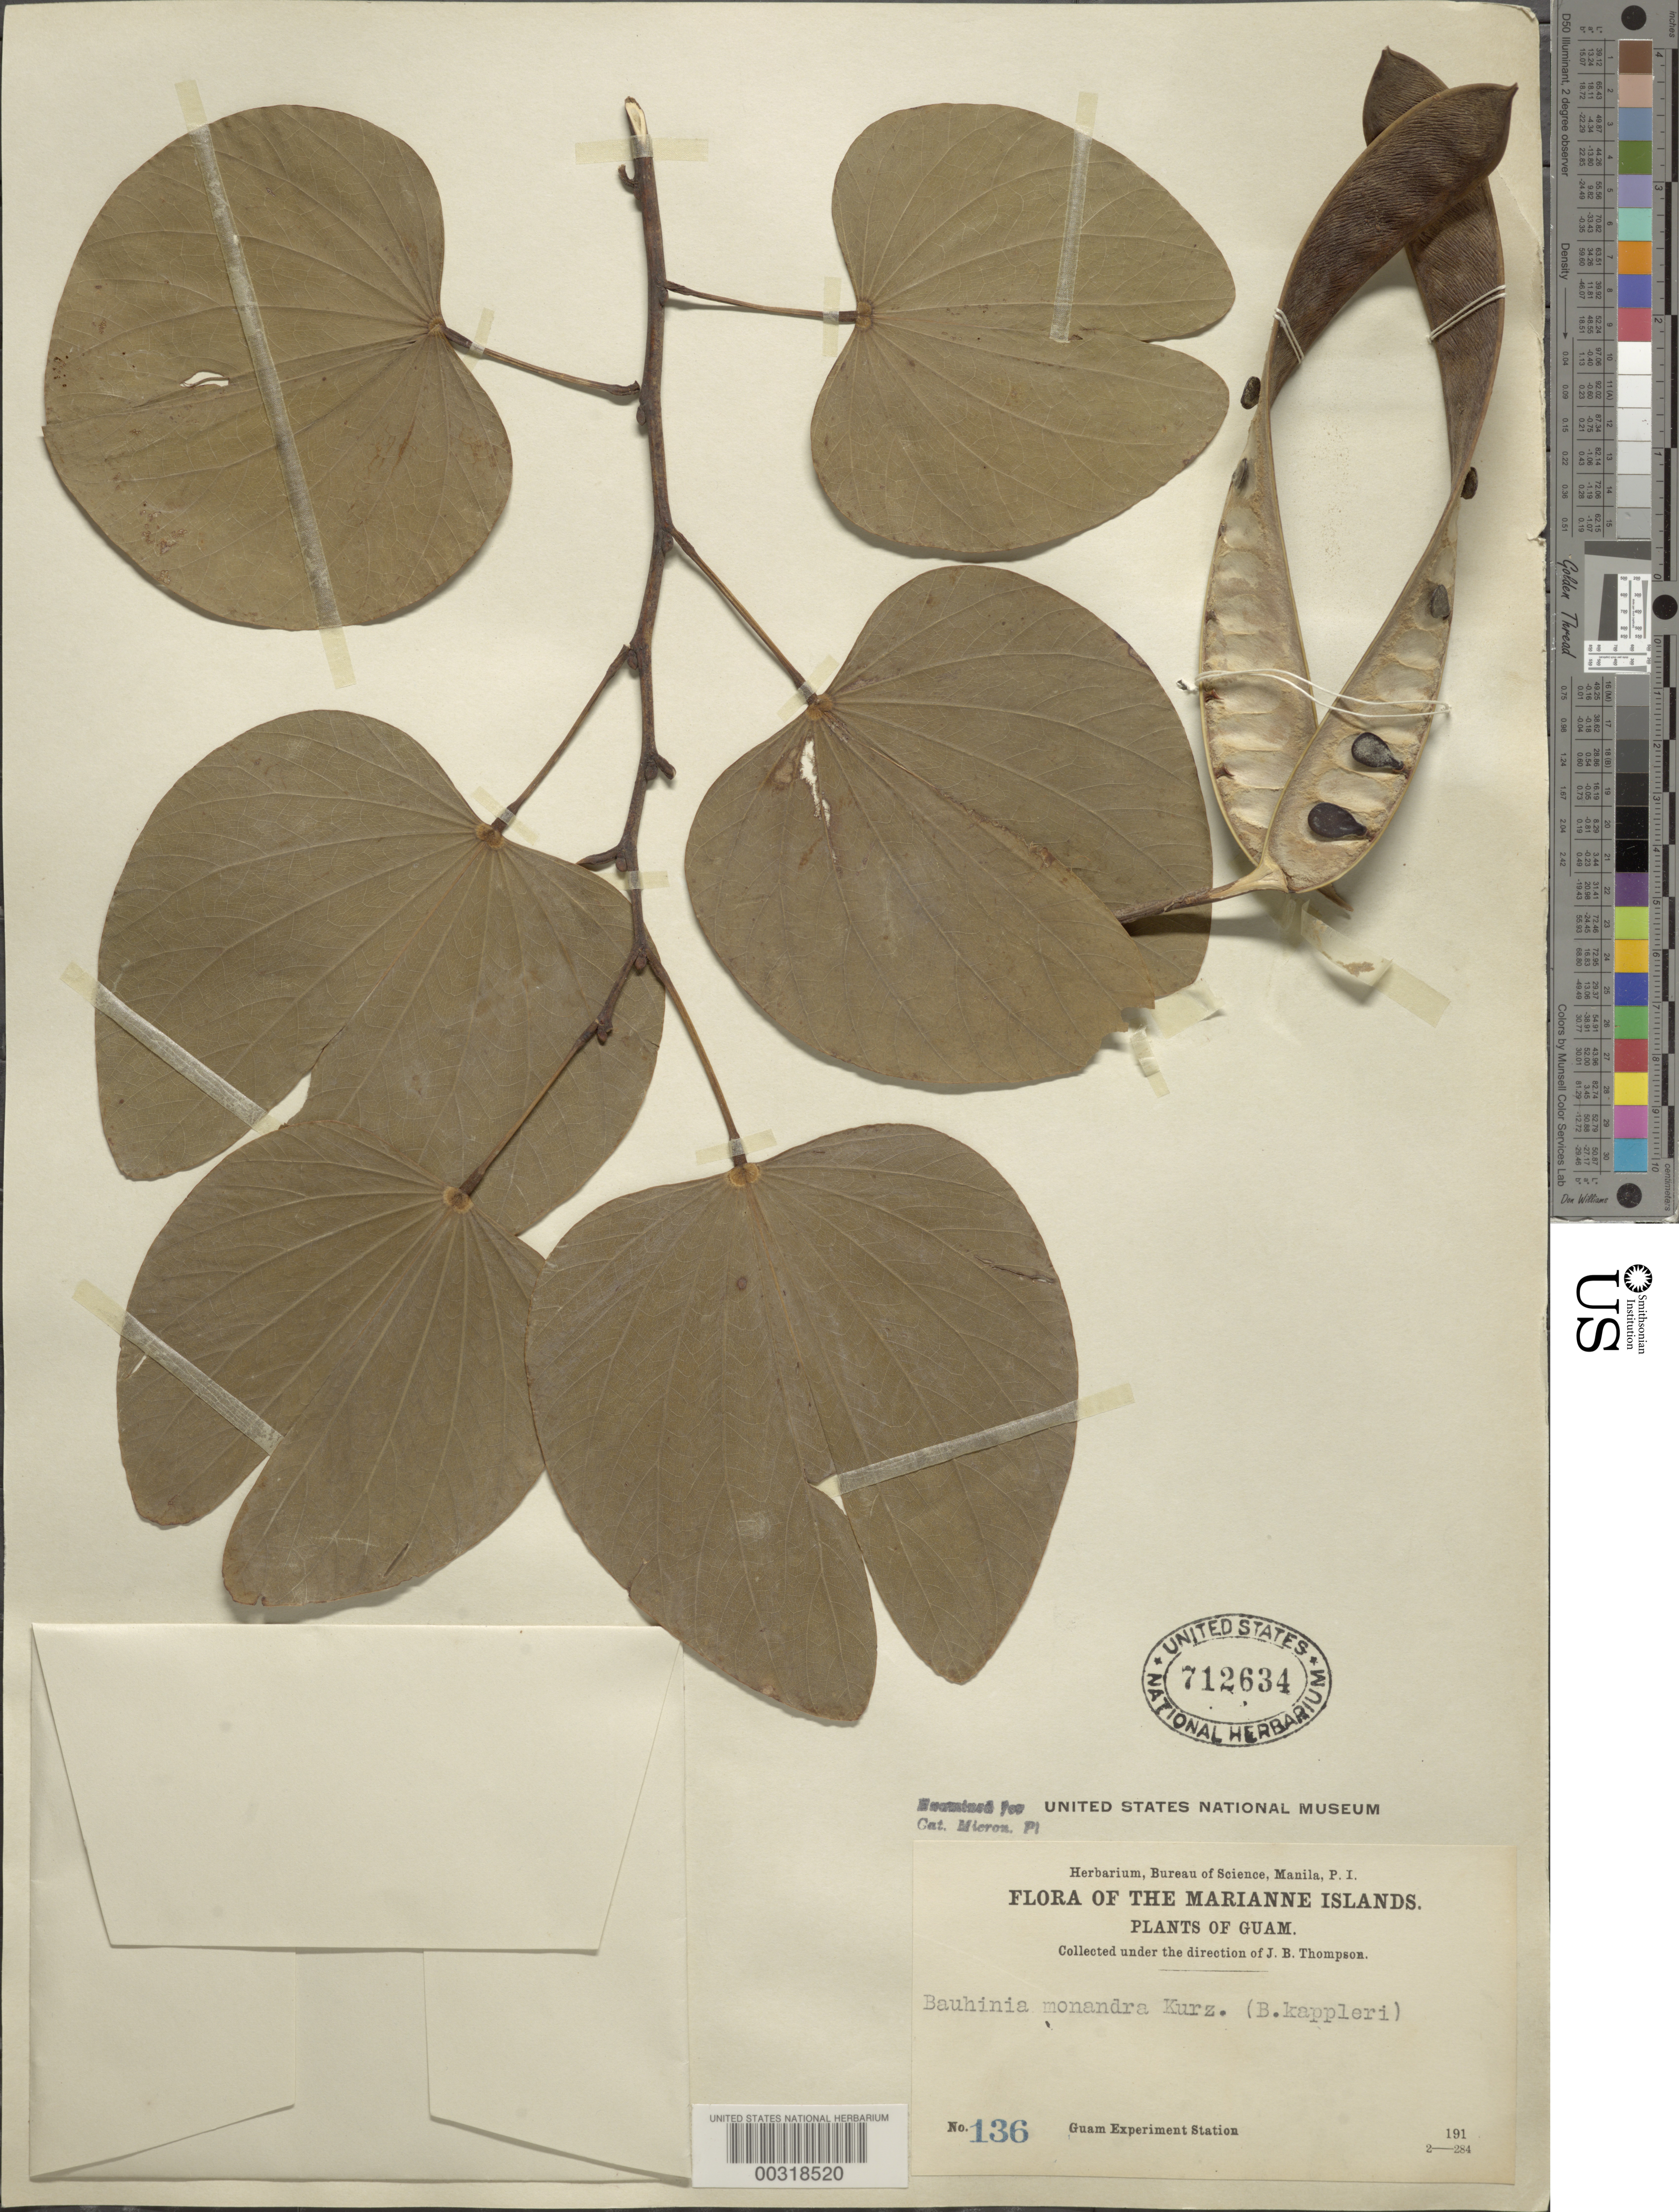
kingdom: Plantae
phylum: Tracheophyta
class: Magnoliopsida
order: Fabales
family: Fabaceae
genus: Bauhinia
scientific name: Bauhinia monandra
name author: Kurz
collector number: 136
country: Guam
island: Guam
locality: Guam experiment station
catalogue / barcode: US 712634